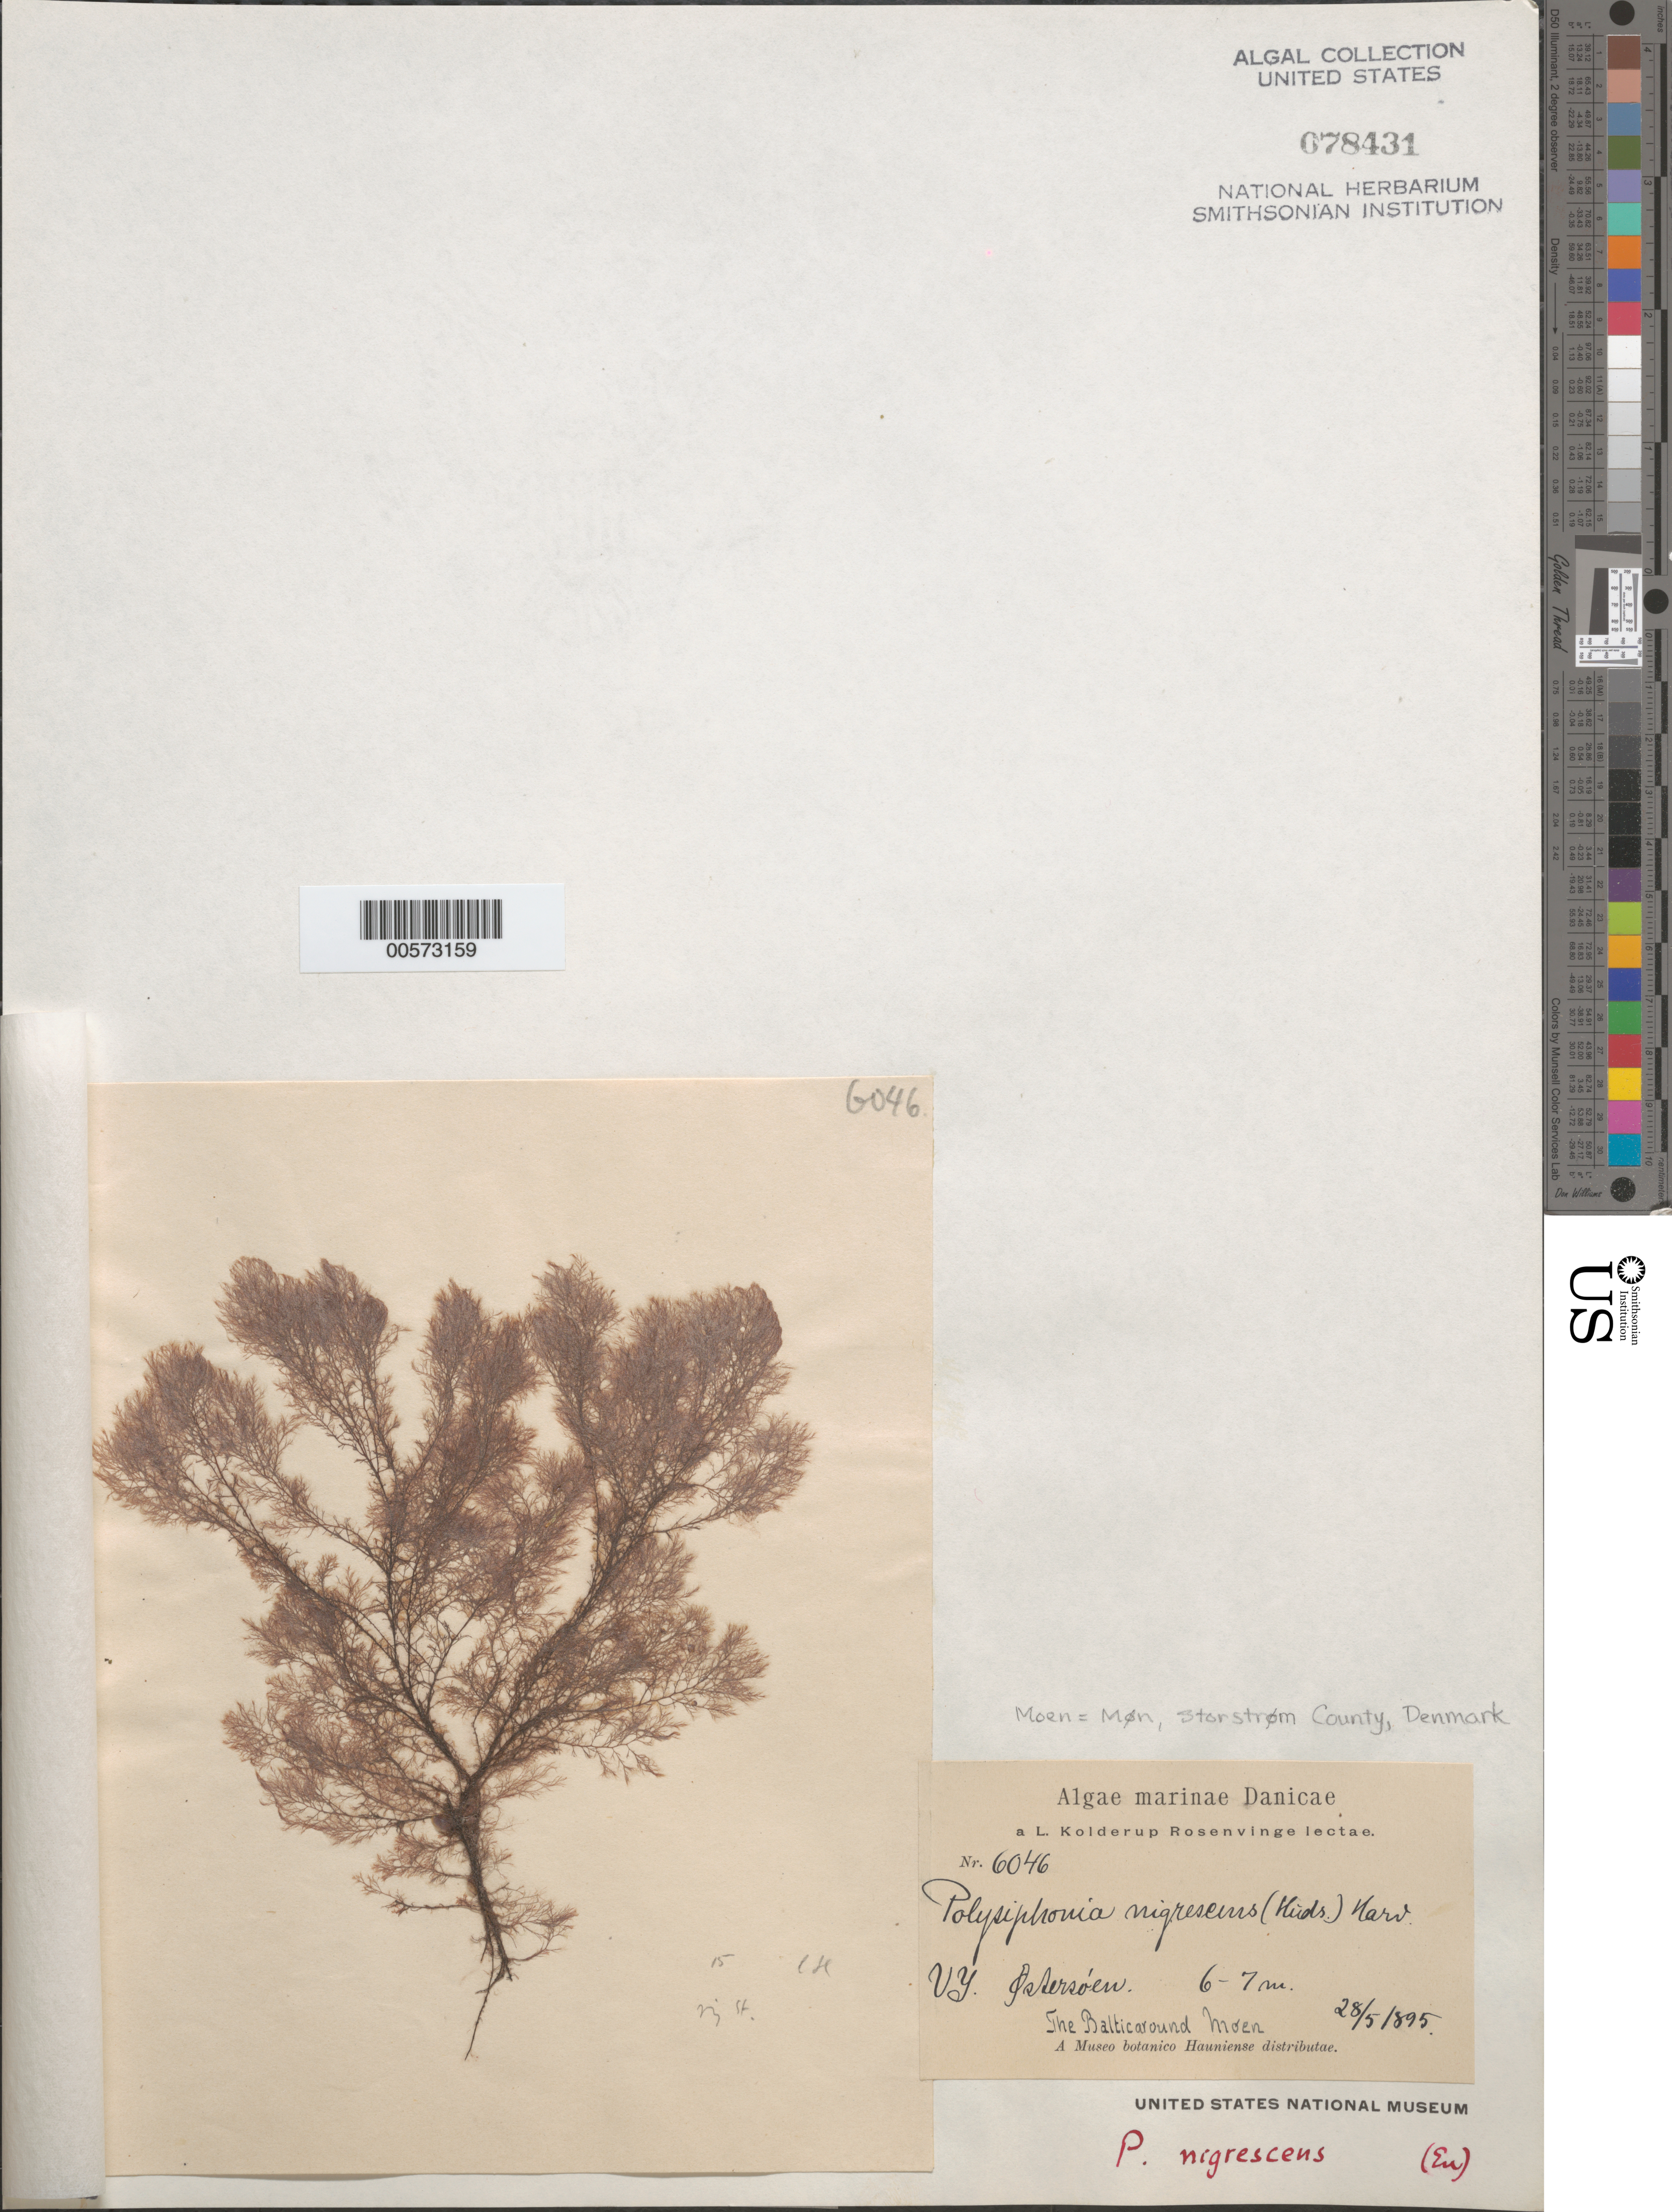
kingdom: Plantae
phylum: Rhodophyta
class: Florideophyceae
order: Ceramiales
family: Rhodomelaceae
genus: Vertebrata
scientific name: Vertebrata fucoides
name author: (Hudson) Kuntze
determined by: Algae name updating Project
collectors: L. Rosenvinge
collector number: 6046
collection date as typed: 28 May 1895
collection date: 1895-05-28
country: Denmark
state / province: Sjæland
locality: Storstrom County. Baltic Sea Near mon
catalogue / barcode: US 78431